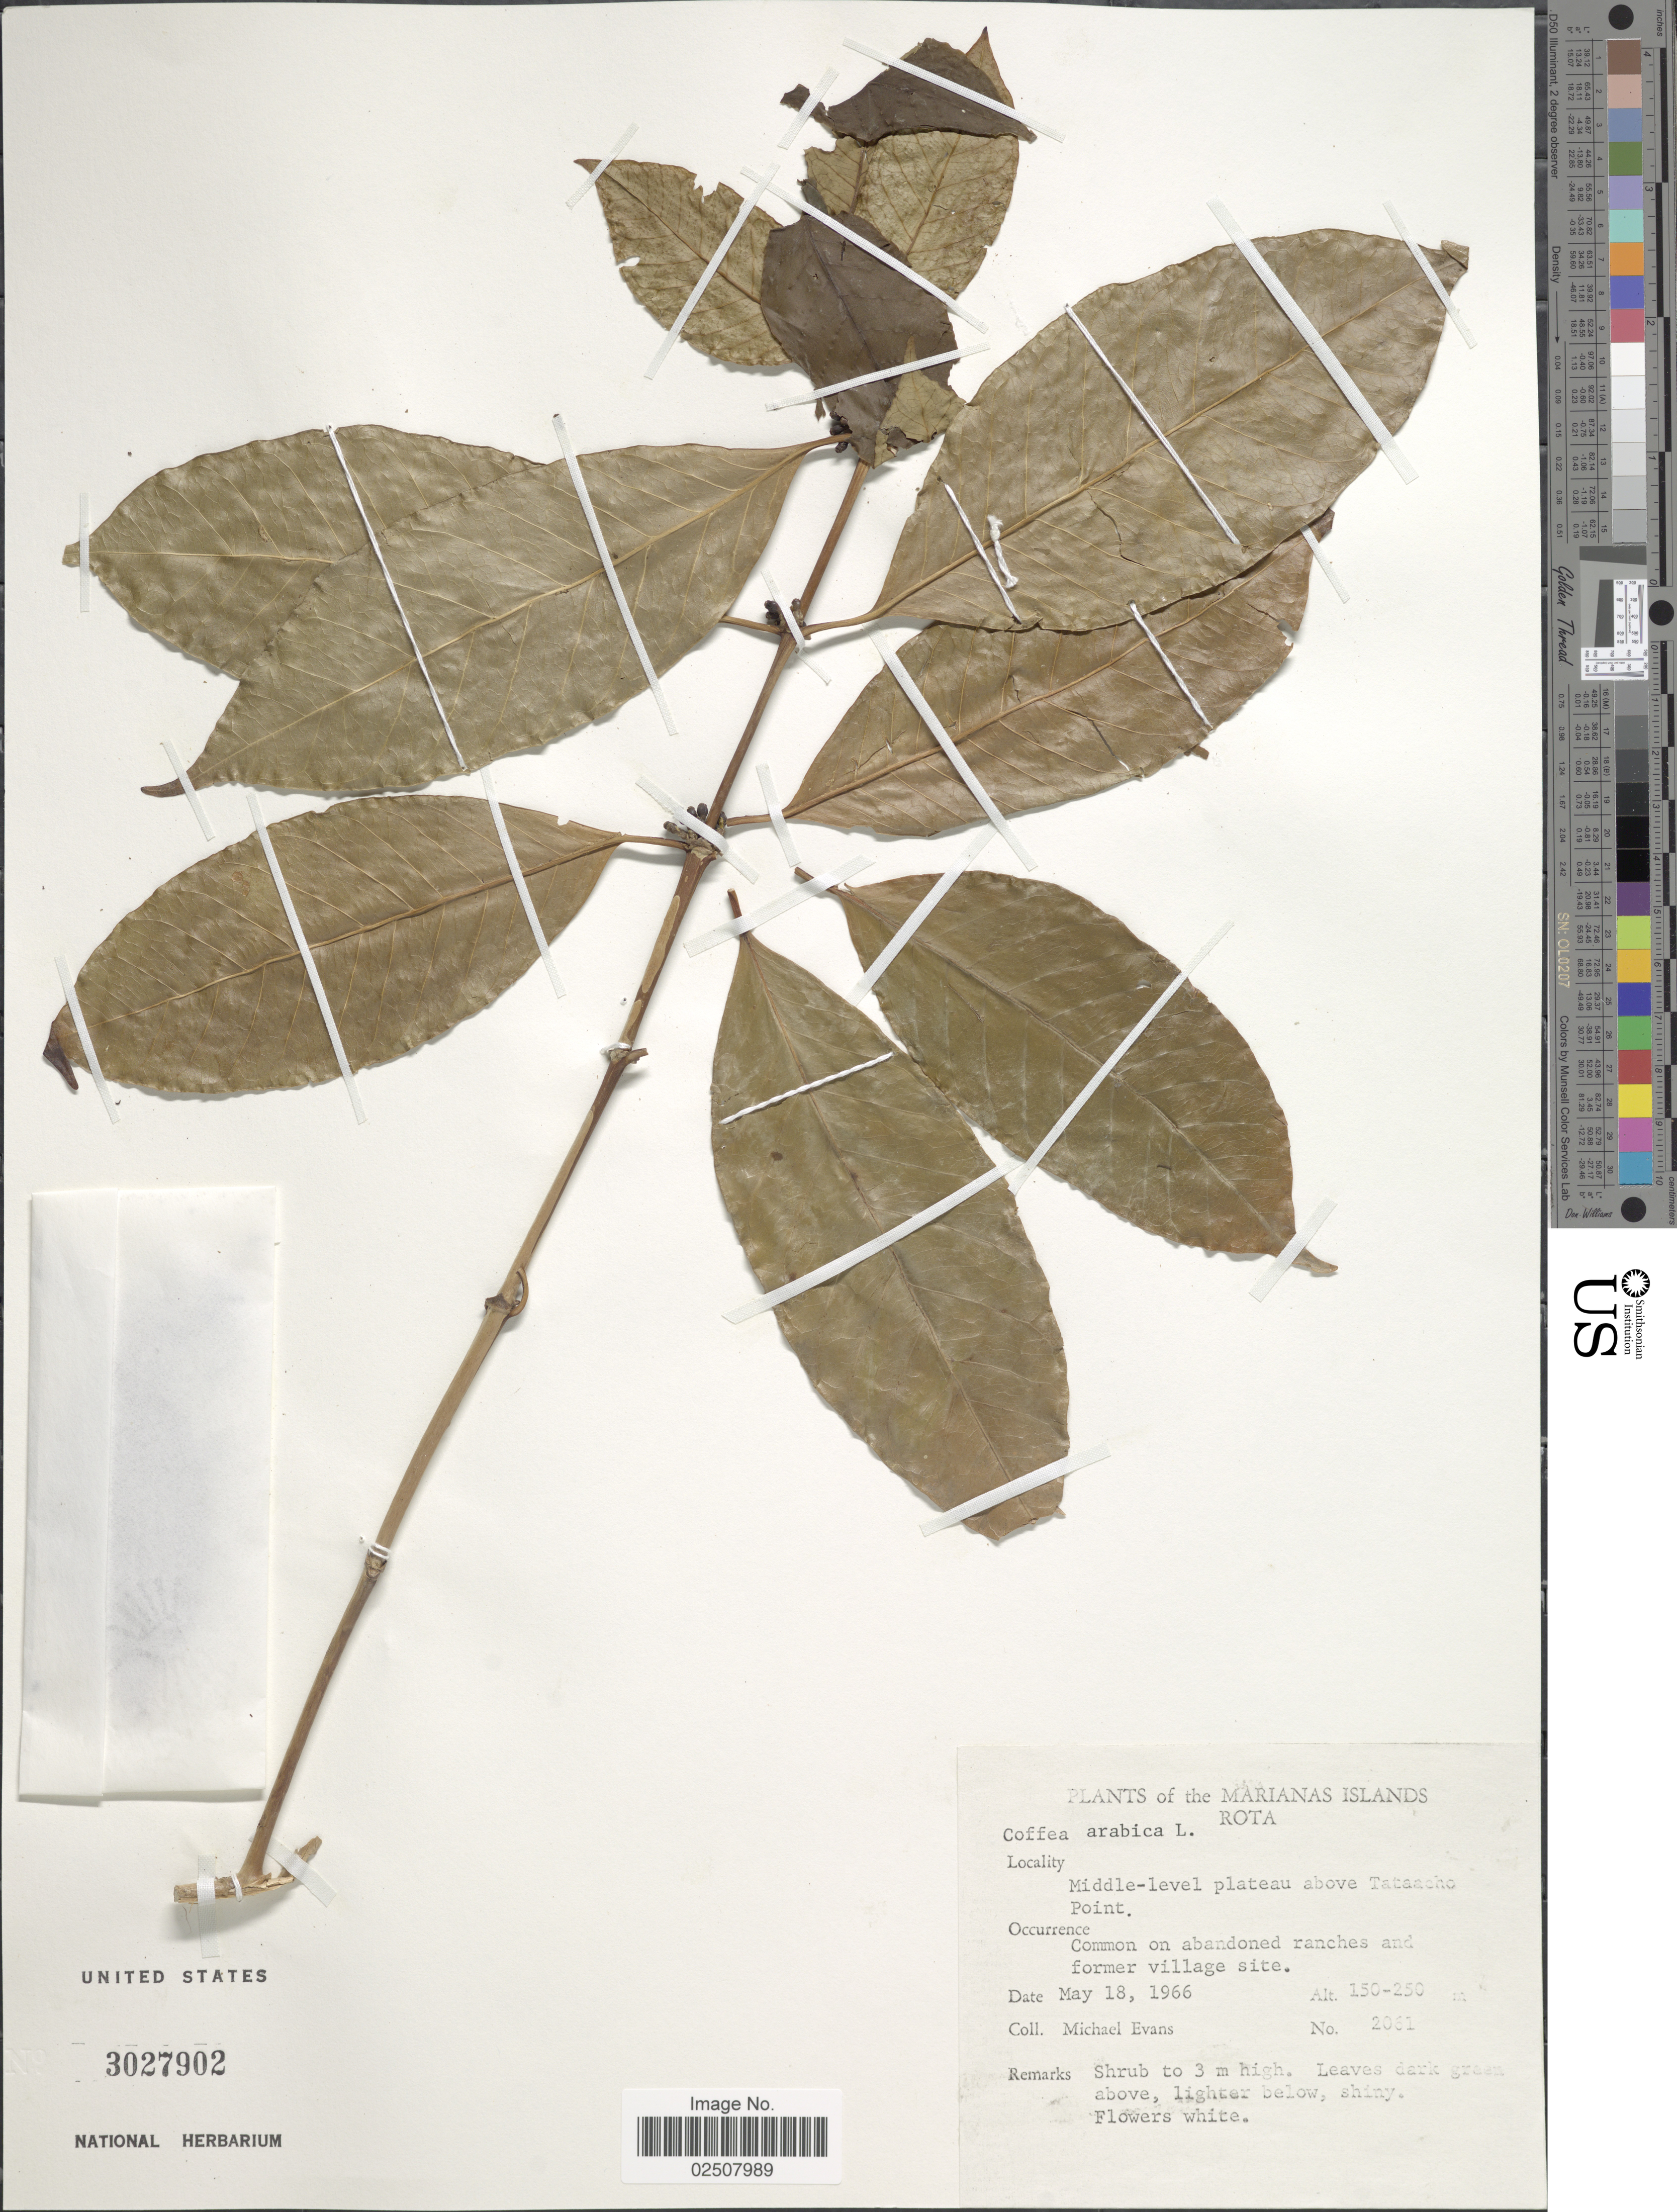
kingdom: Plantae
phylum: Tracheophyta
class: Magnoliopsida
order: Gentianales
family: Rubiaceae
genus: Coffea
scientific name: Coffea arabica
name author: L.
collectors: M. Evans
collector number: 2061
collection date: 1966-05-18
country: Northern Mariana Islands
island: Rota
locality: Rota, Middle-level plateau above Tataacho Point, Common on abandoned ranches and former village site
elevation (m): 150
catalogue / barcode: US 3027902